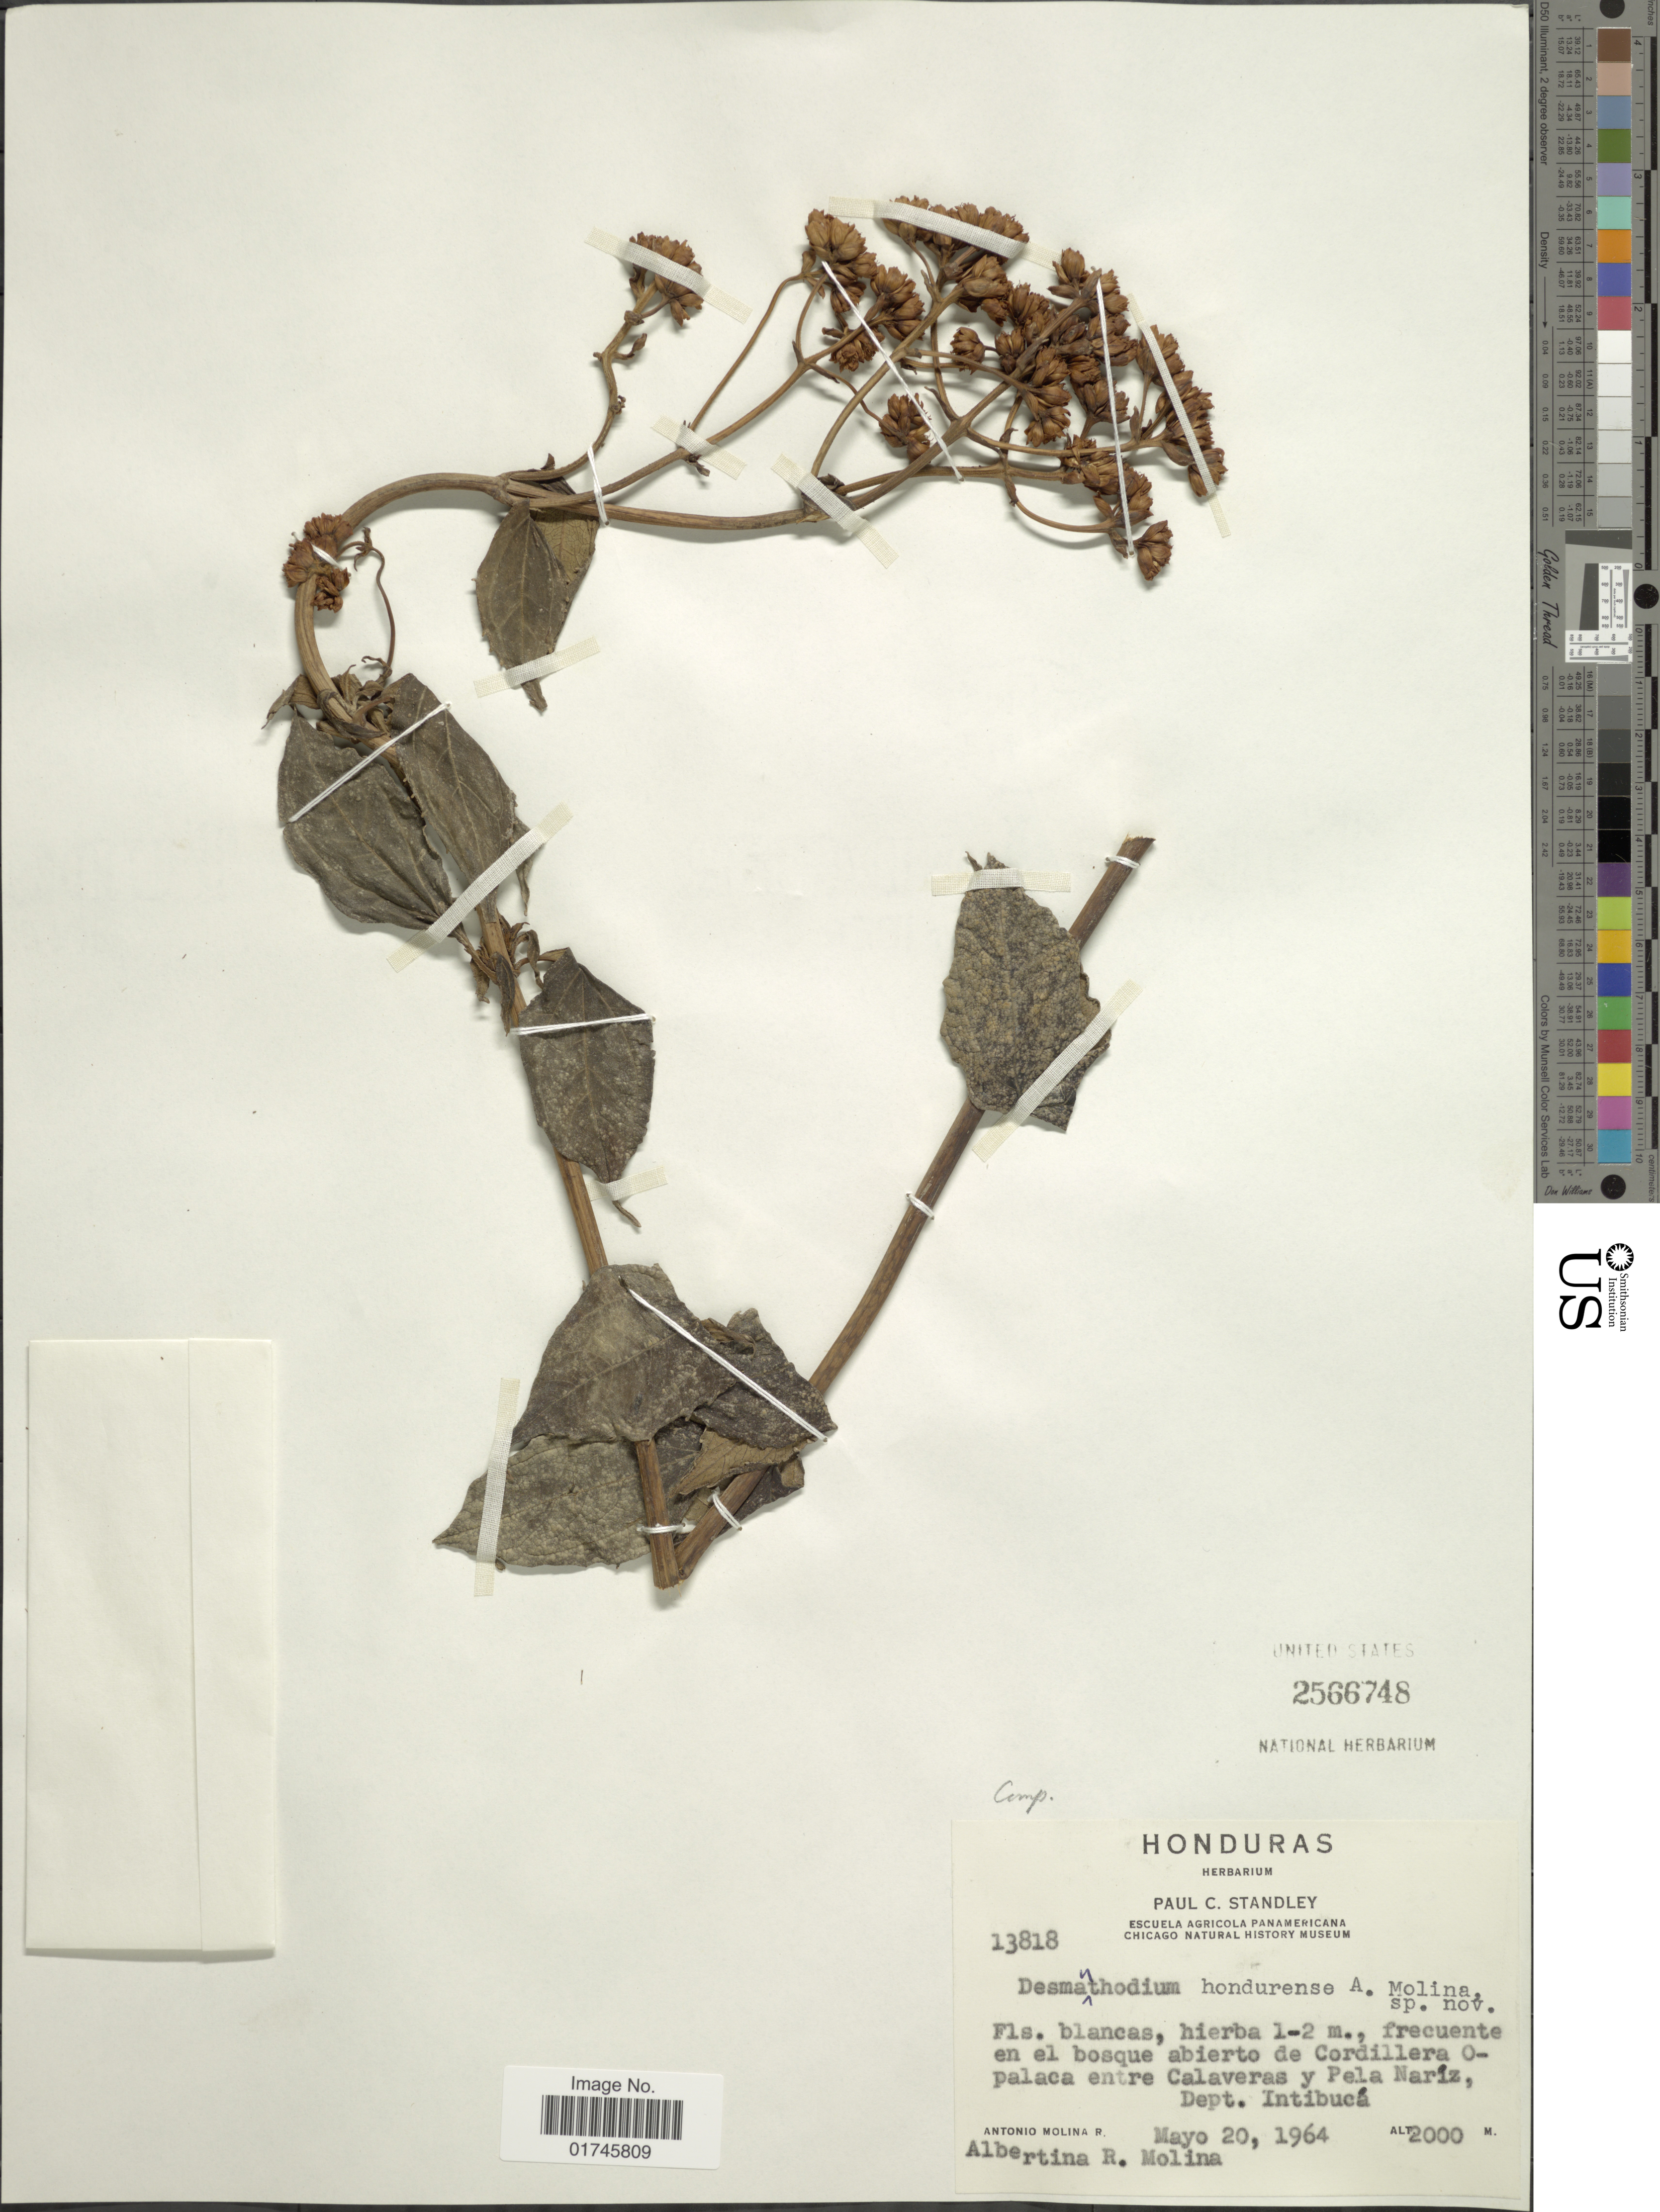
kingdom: Plantae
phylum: Tracheophyta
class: Magnoliopsida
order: Asterales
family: Asteraceae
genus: Desmanthodium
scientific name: Desmanthodium hondurense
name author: Molina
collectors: A. Molina R. & A. R. Molina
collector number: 13818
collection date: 1964-05-20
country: Honduras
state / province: Intibuca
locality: Frequente en el bosque abierto de Cordillera Opalaca entre Calaveras y Pela Nariz,Dept. Intibuca.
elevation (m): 2000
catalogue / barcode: US 2566748